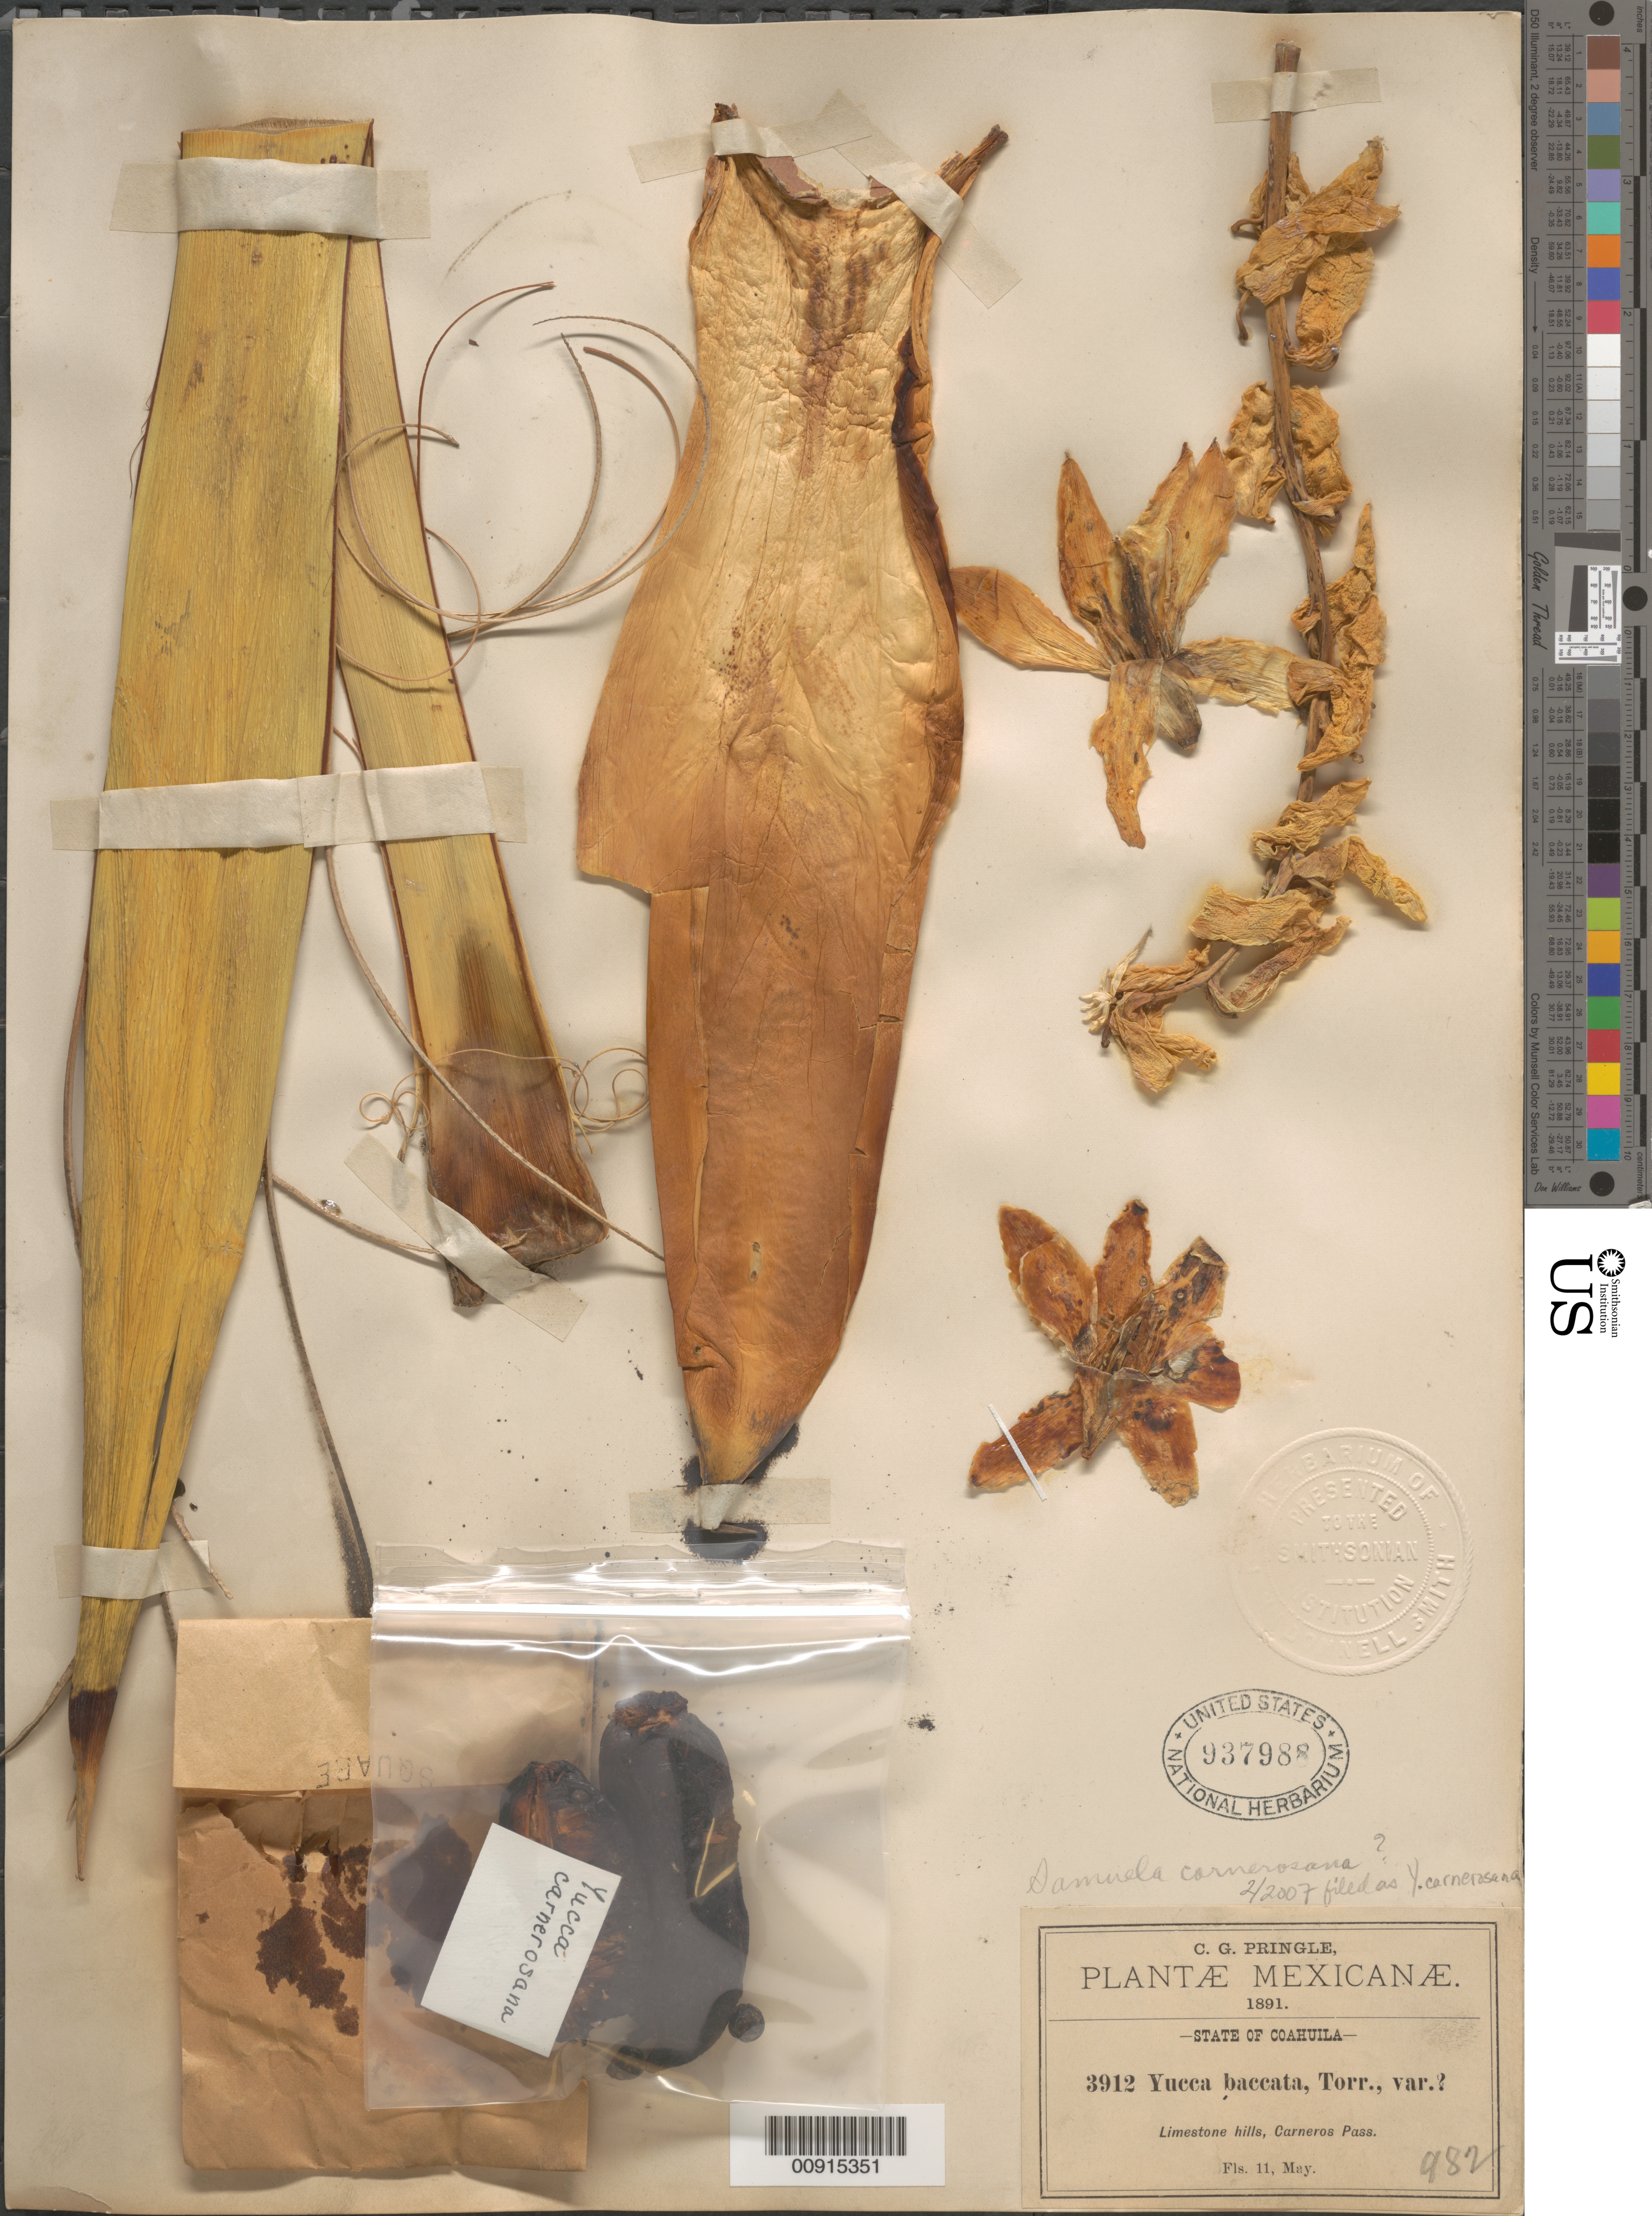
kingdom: Plantae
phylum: Tracheophyta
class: Liliopsida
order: Asparagales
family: Asparagaceae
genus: Yucca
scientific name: Yucca carnerosana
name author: (Trel.) McKelvey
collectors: C. G. Pringle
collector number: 3912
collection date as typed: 11 May 1891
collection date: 1891-05-11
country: Mexico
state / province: Coahuila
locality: Carneros Pass, State of Coahuila.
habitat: Limestone hills.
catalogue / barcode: US 937988